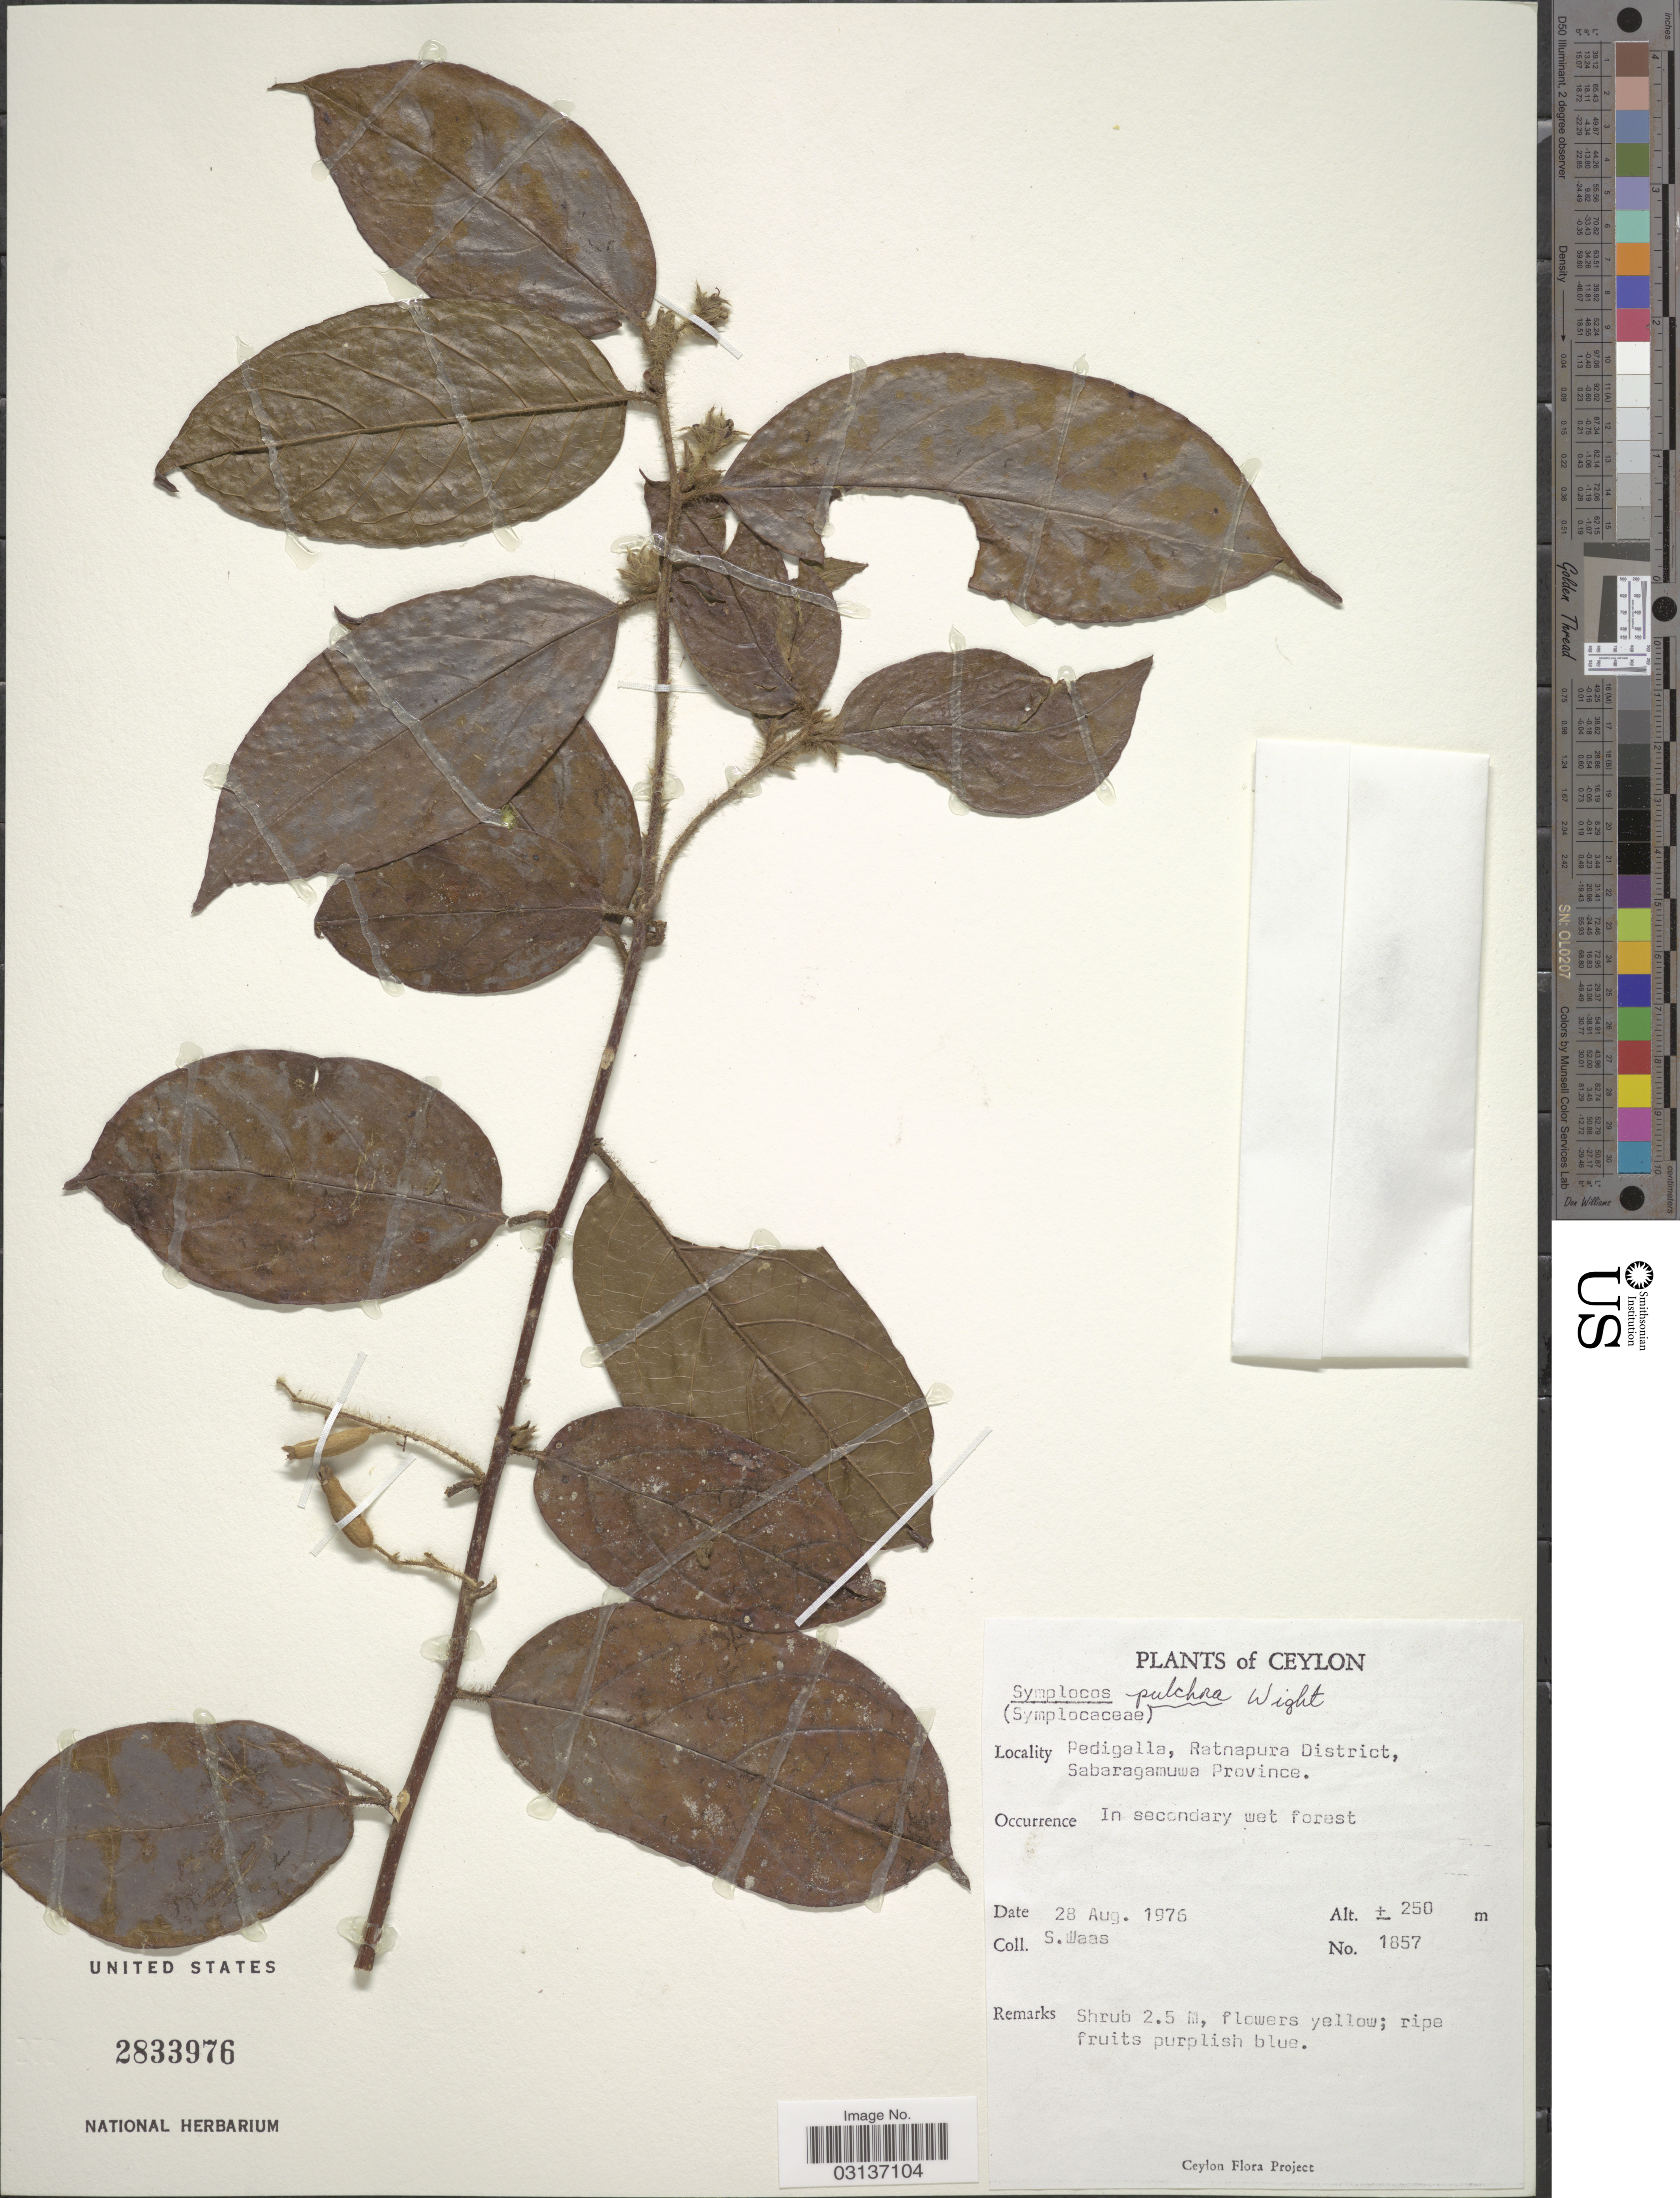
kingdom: Plantae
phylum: Tracheophyta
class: Magnoliopsida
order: Ericales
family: Symplocaceae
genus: Symplocos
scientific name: Symplocos pulchra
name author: Wight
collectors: S. Waas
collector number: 1857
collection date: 1976-08-28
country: Sri Lanka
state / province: Sabaragamuwa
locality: Ceylon. Pedigalla, Ratnapura District.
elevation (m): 250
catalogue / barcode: US 2833976